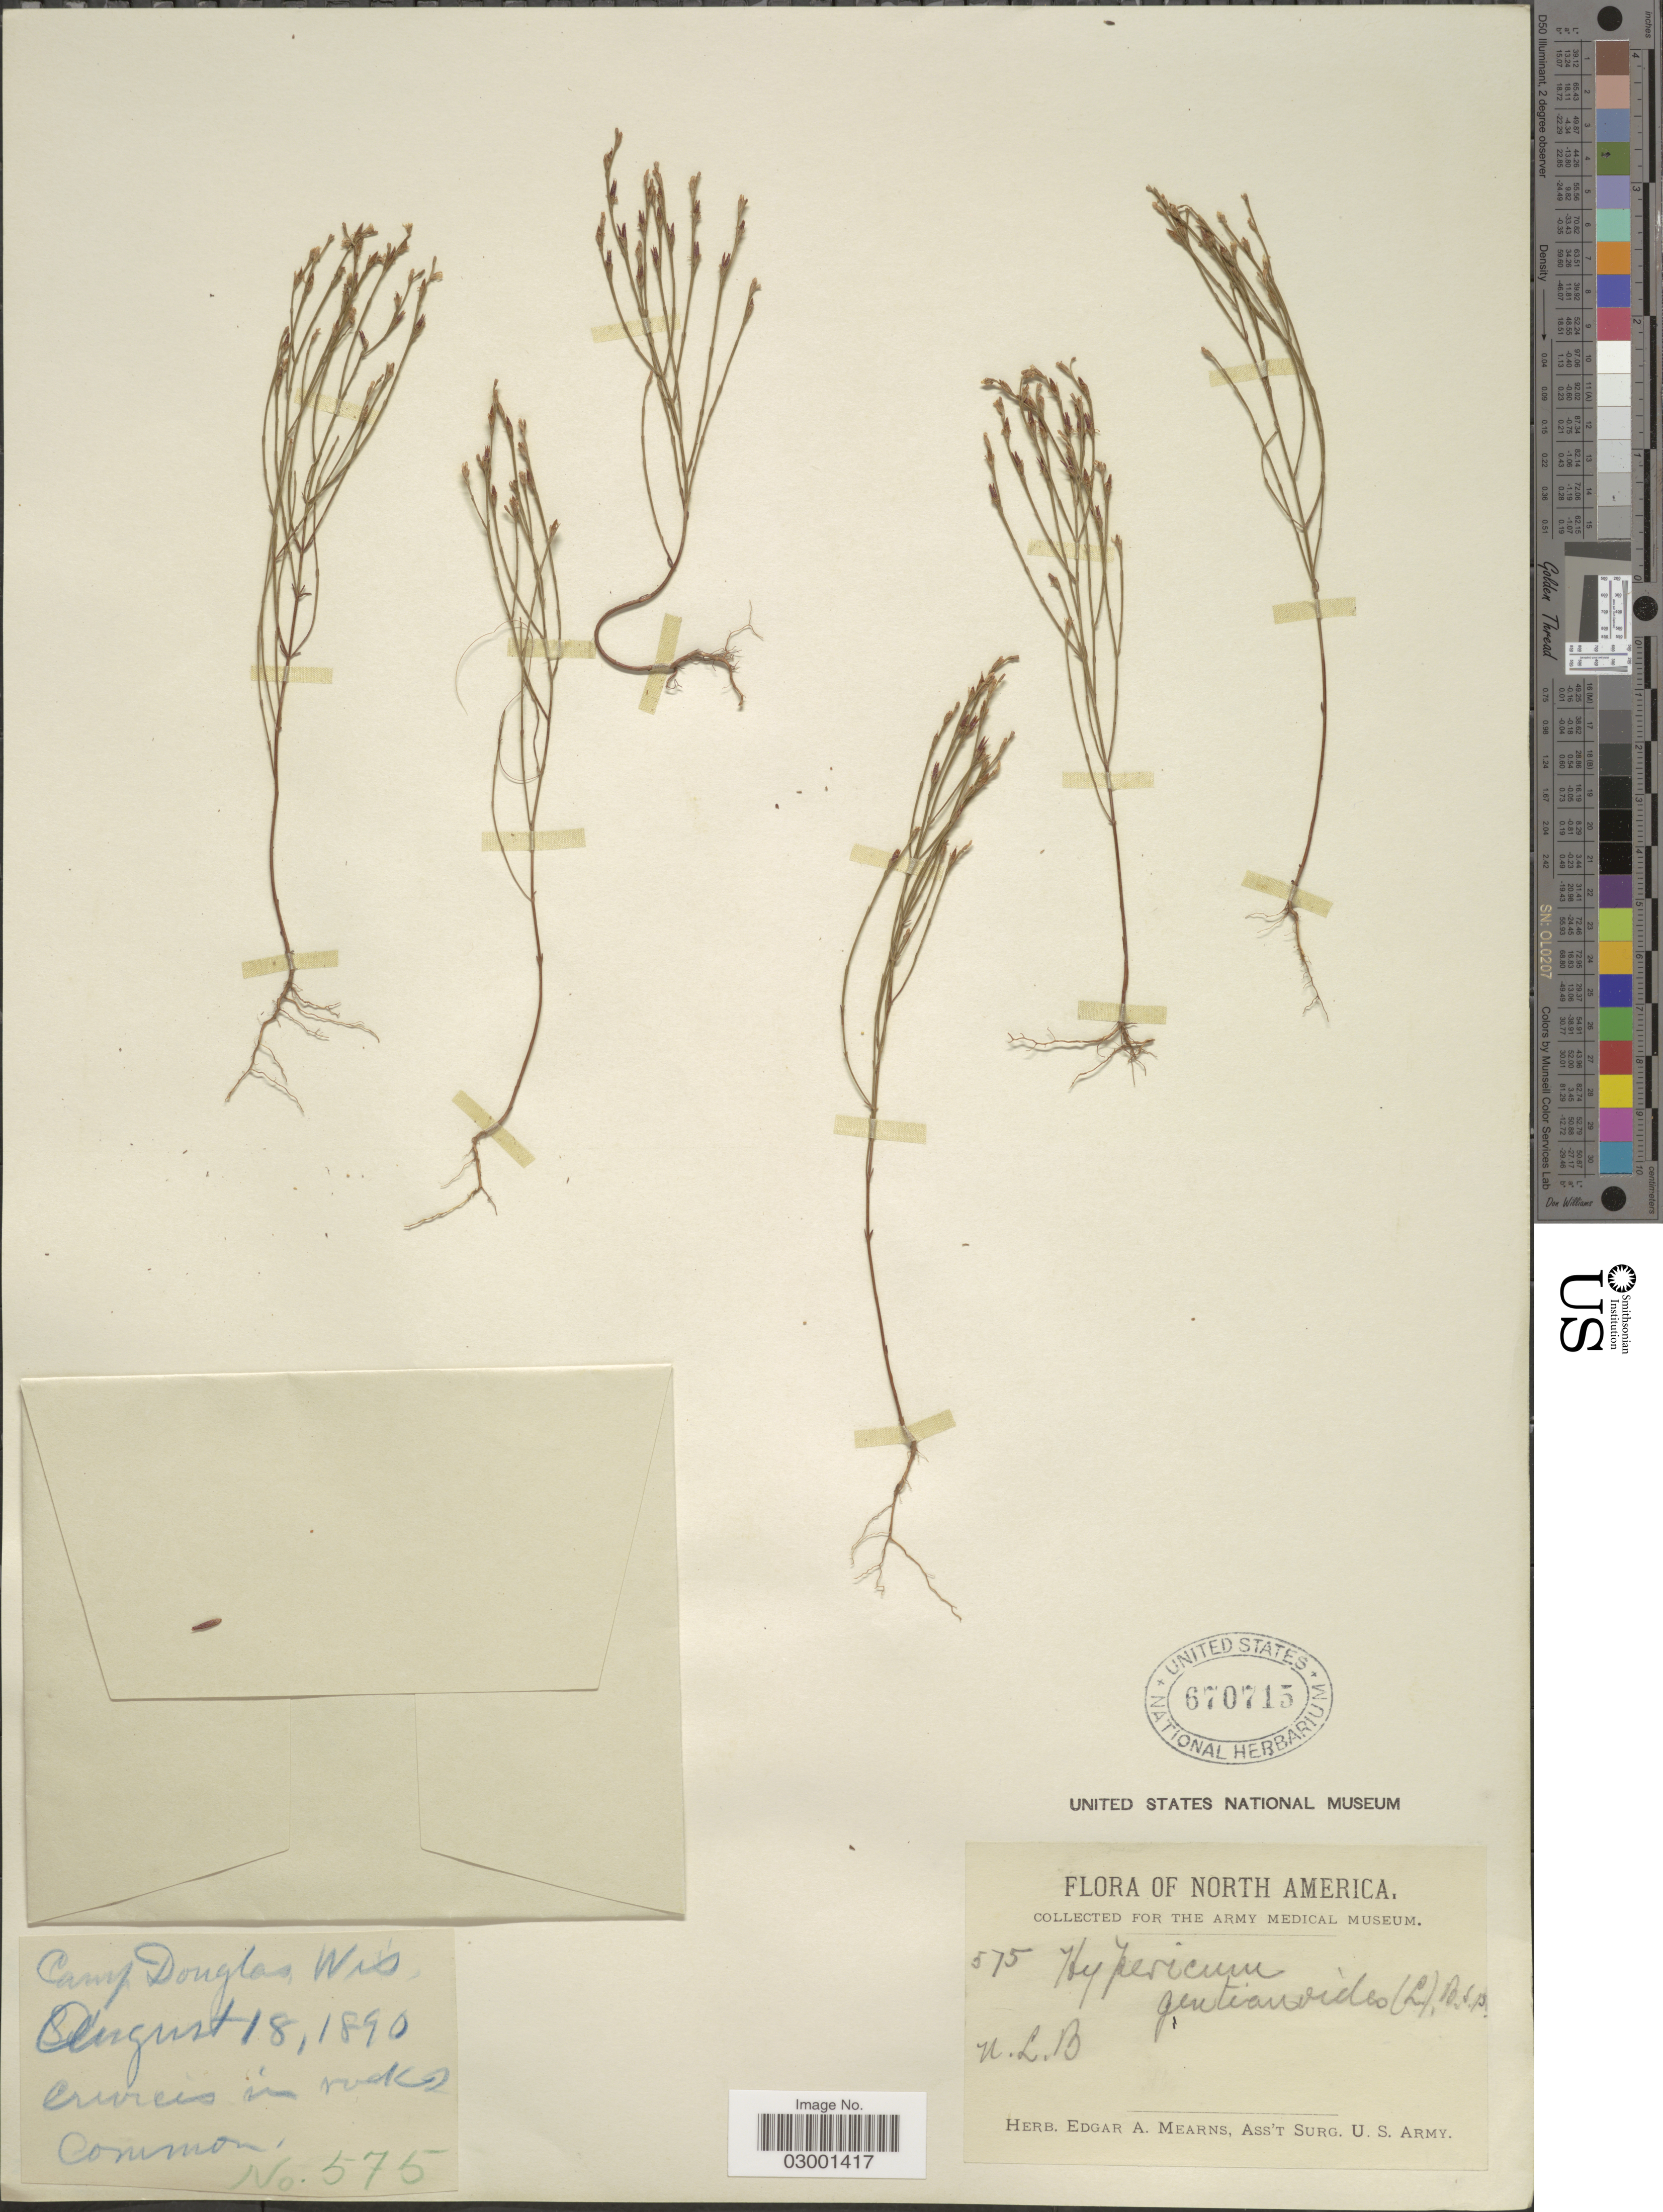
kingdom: Plantae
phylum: Tracheophyta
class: Magnoliopsida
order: Malpighiales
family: Hypericaceae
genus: Hypericum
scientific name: Hypericum gentianoides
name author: (L.) Britton, Stearns & Poggenb.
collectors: ex herb. Edgar A. Mearns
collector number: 575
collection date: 1890-08-18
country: United States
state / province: Wisconsin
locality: Camp Douglas.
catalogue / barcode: US 670715